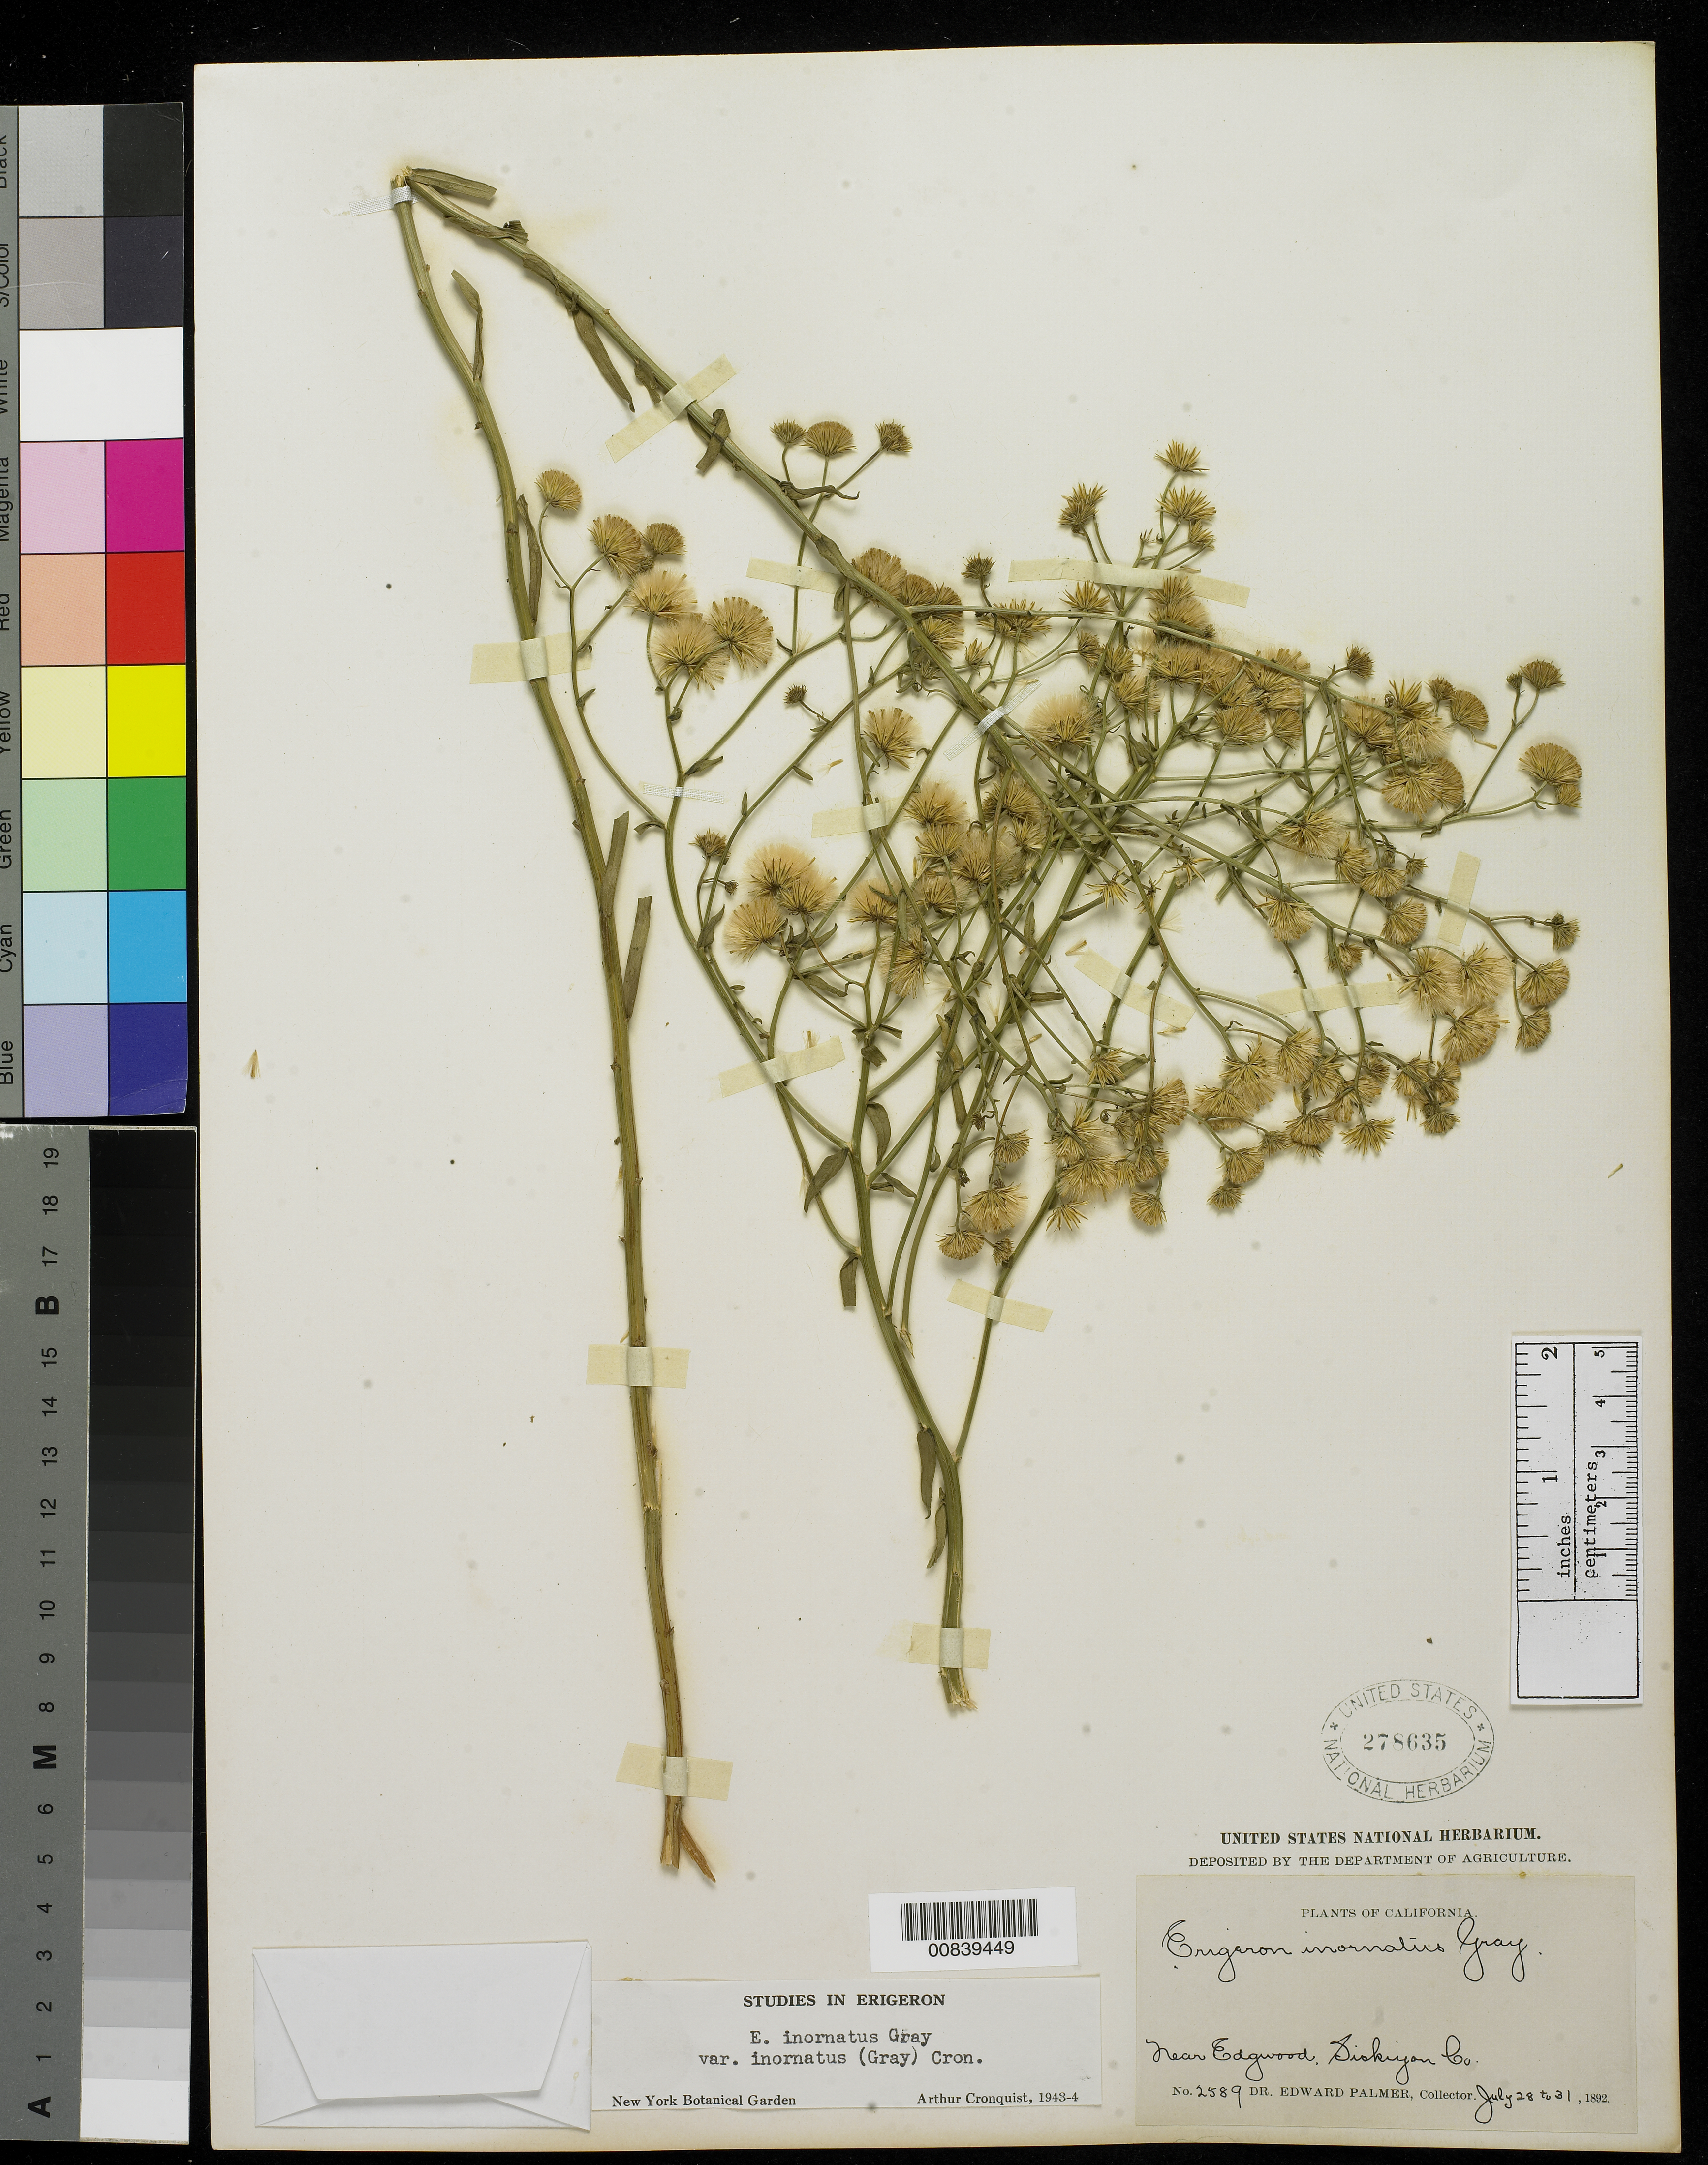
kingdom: Plantae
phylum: Tracheophyta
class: Magnoliopsida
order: Asterales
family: Asteraceae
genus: Erigeron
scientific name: Erigeron inornatus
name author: (A. Gray) A. Gray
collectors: E. Palmer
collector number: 2589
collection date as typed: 28 Jul 1892 to 31 Jul 1892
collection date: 1892-07-28/1892-07-31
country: United States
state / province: California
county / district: Siskiyou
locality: Near Edgwood, Siskiyou County, California.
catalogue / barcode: US 278635